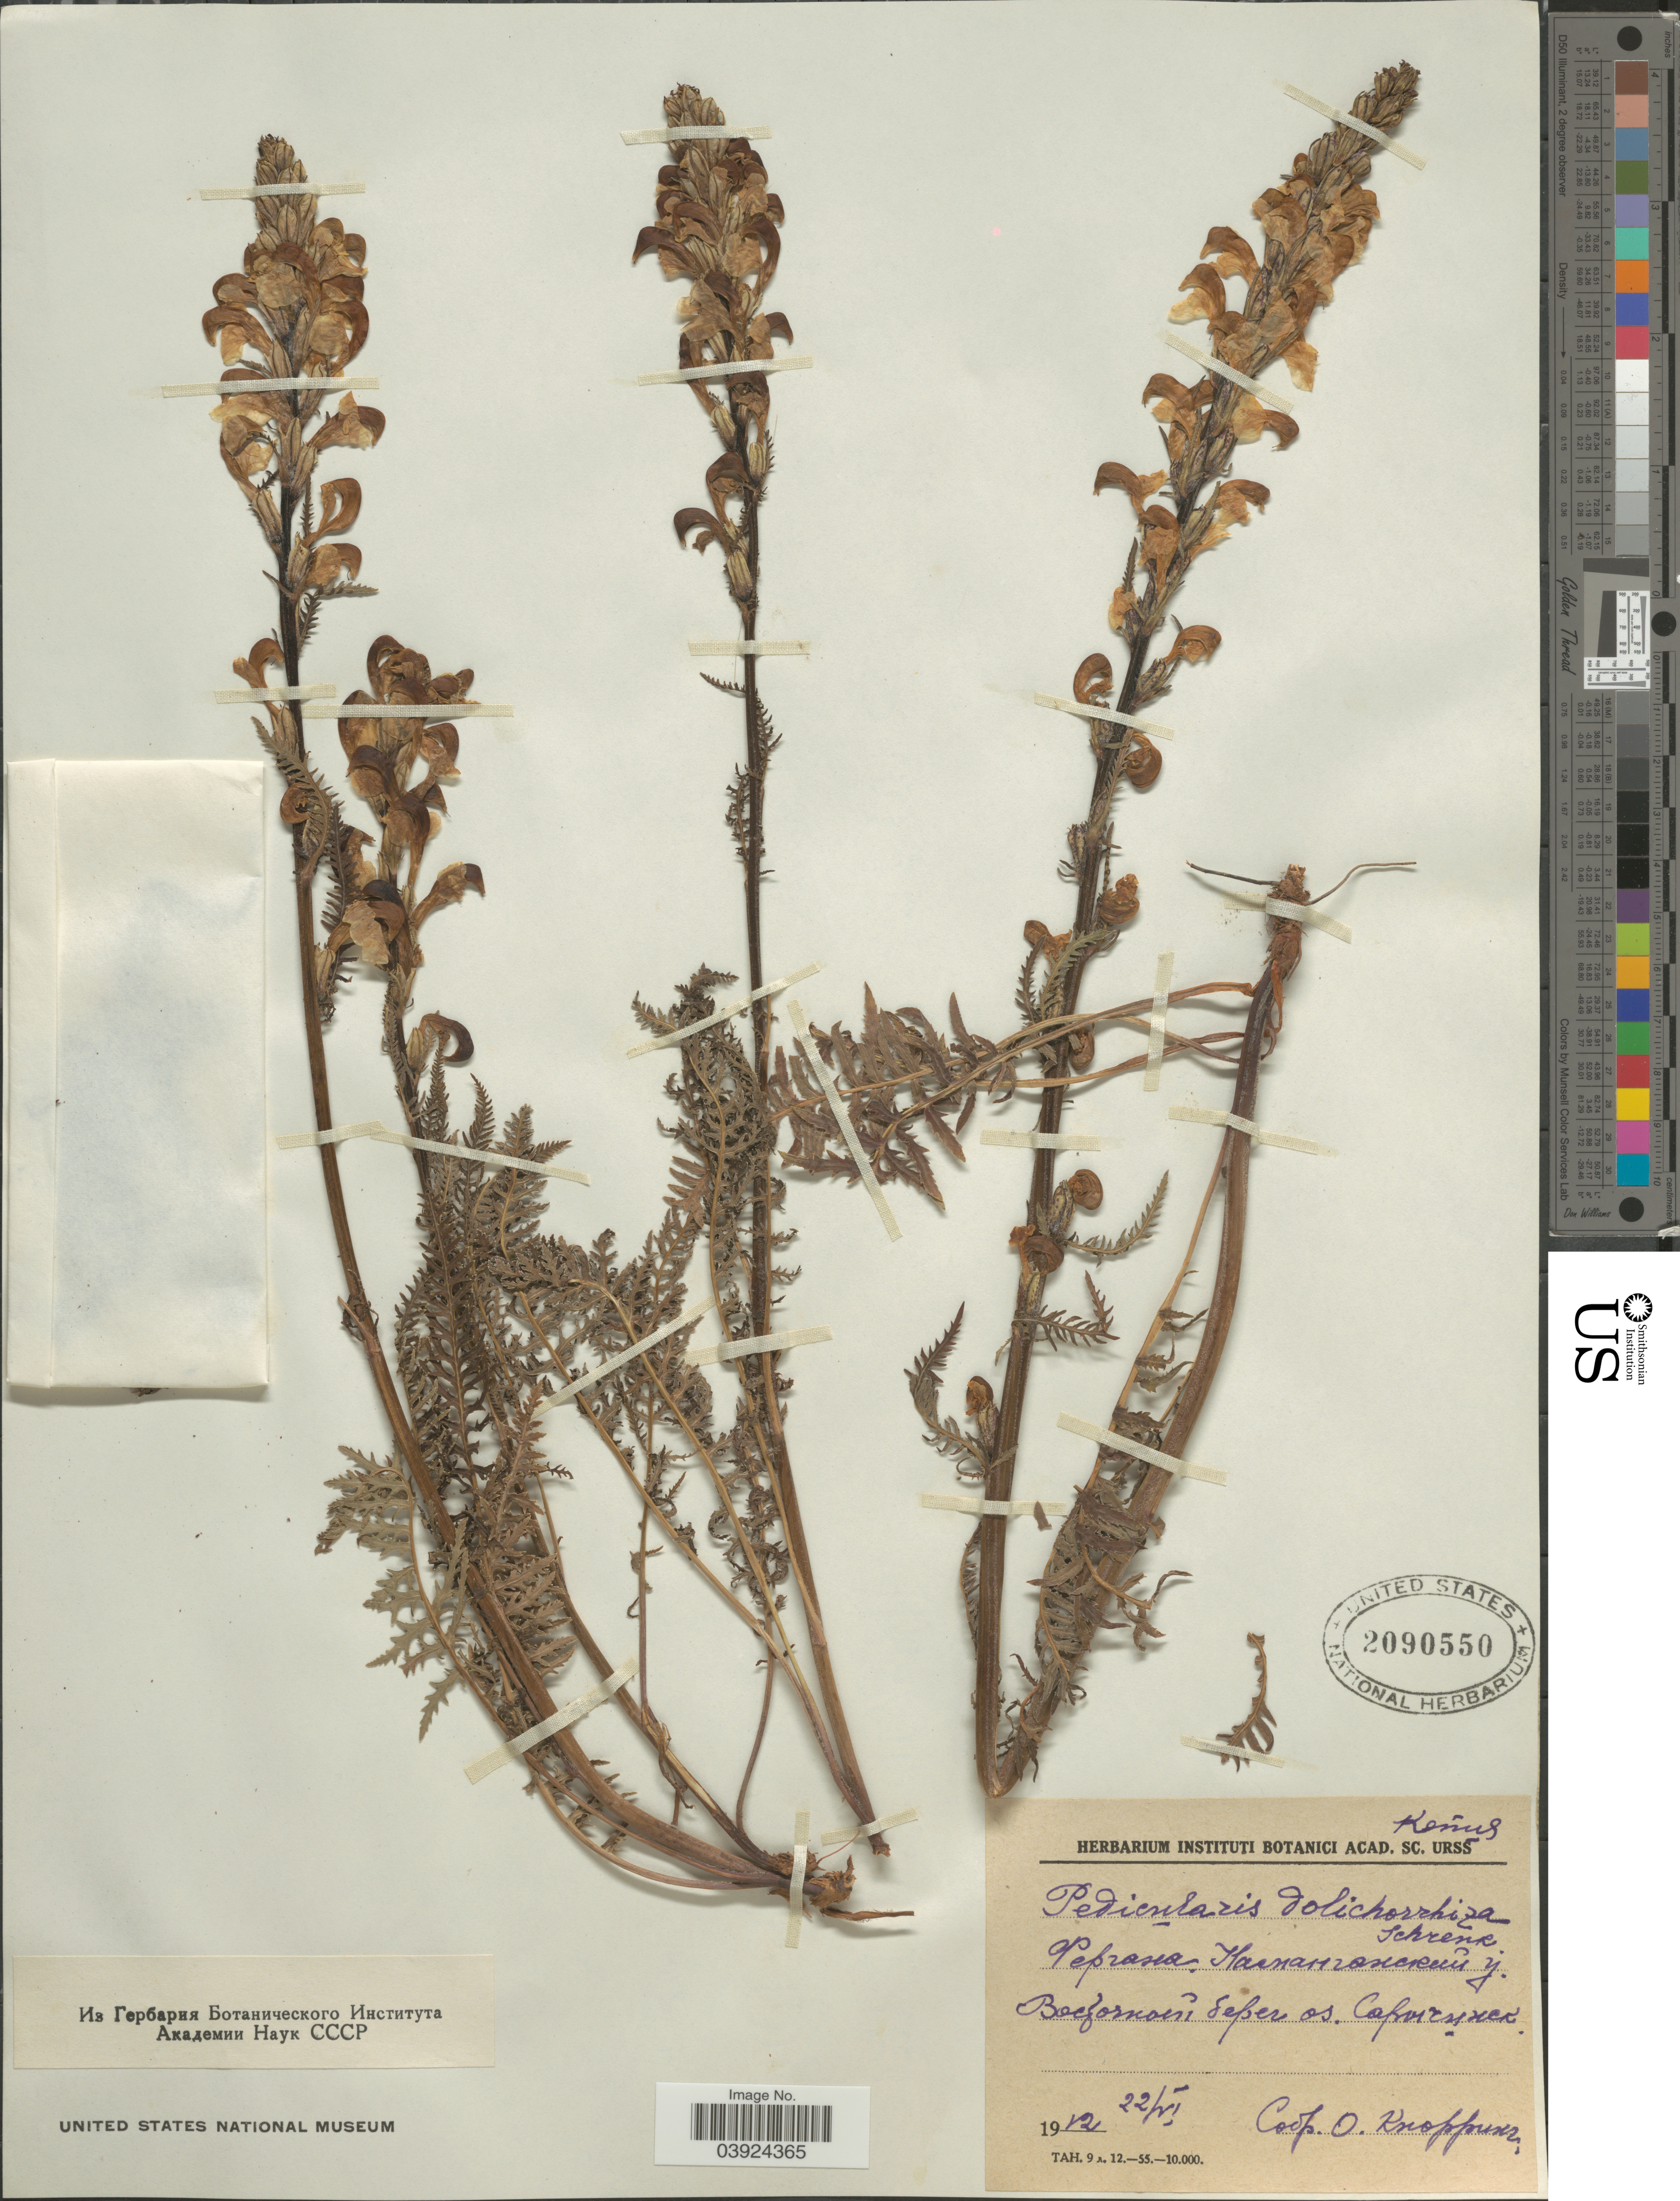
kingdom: Plantae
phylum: Tracheophyta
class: Magnoliopsida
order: Lamiales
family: Orobanchaceae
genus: Pedicularis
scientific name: Pedicularis dolichorrhiza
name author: Schrenk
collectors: O. Knorring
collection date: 1912-06-22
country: Uzbekistan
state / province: Namangan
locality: East shore of lake Sarychinsk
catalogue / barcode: US 2090550